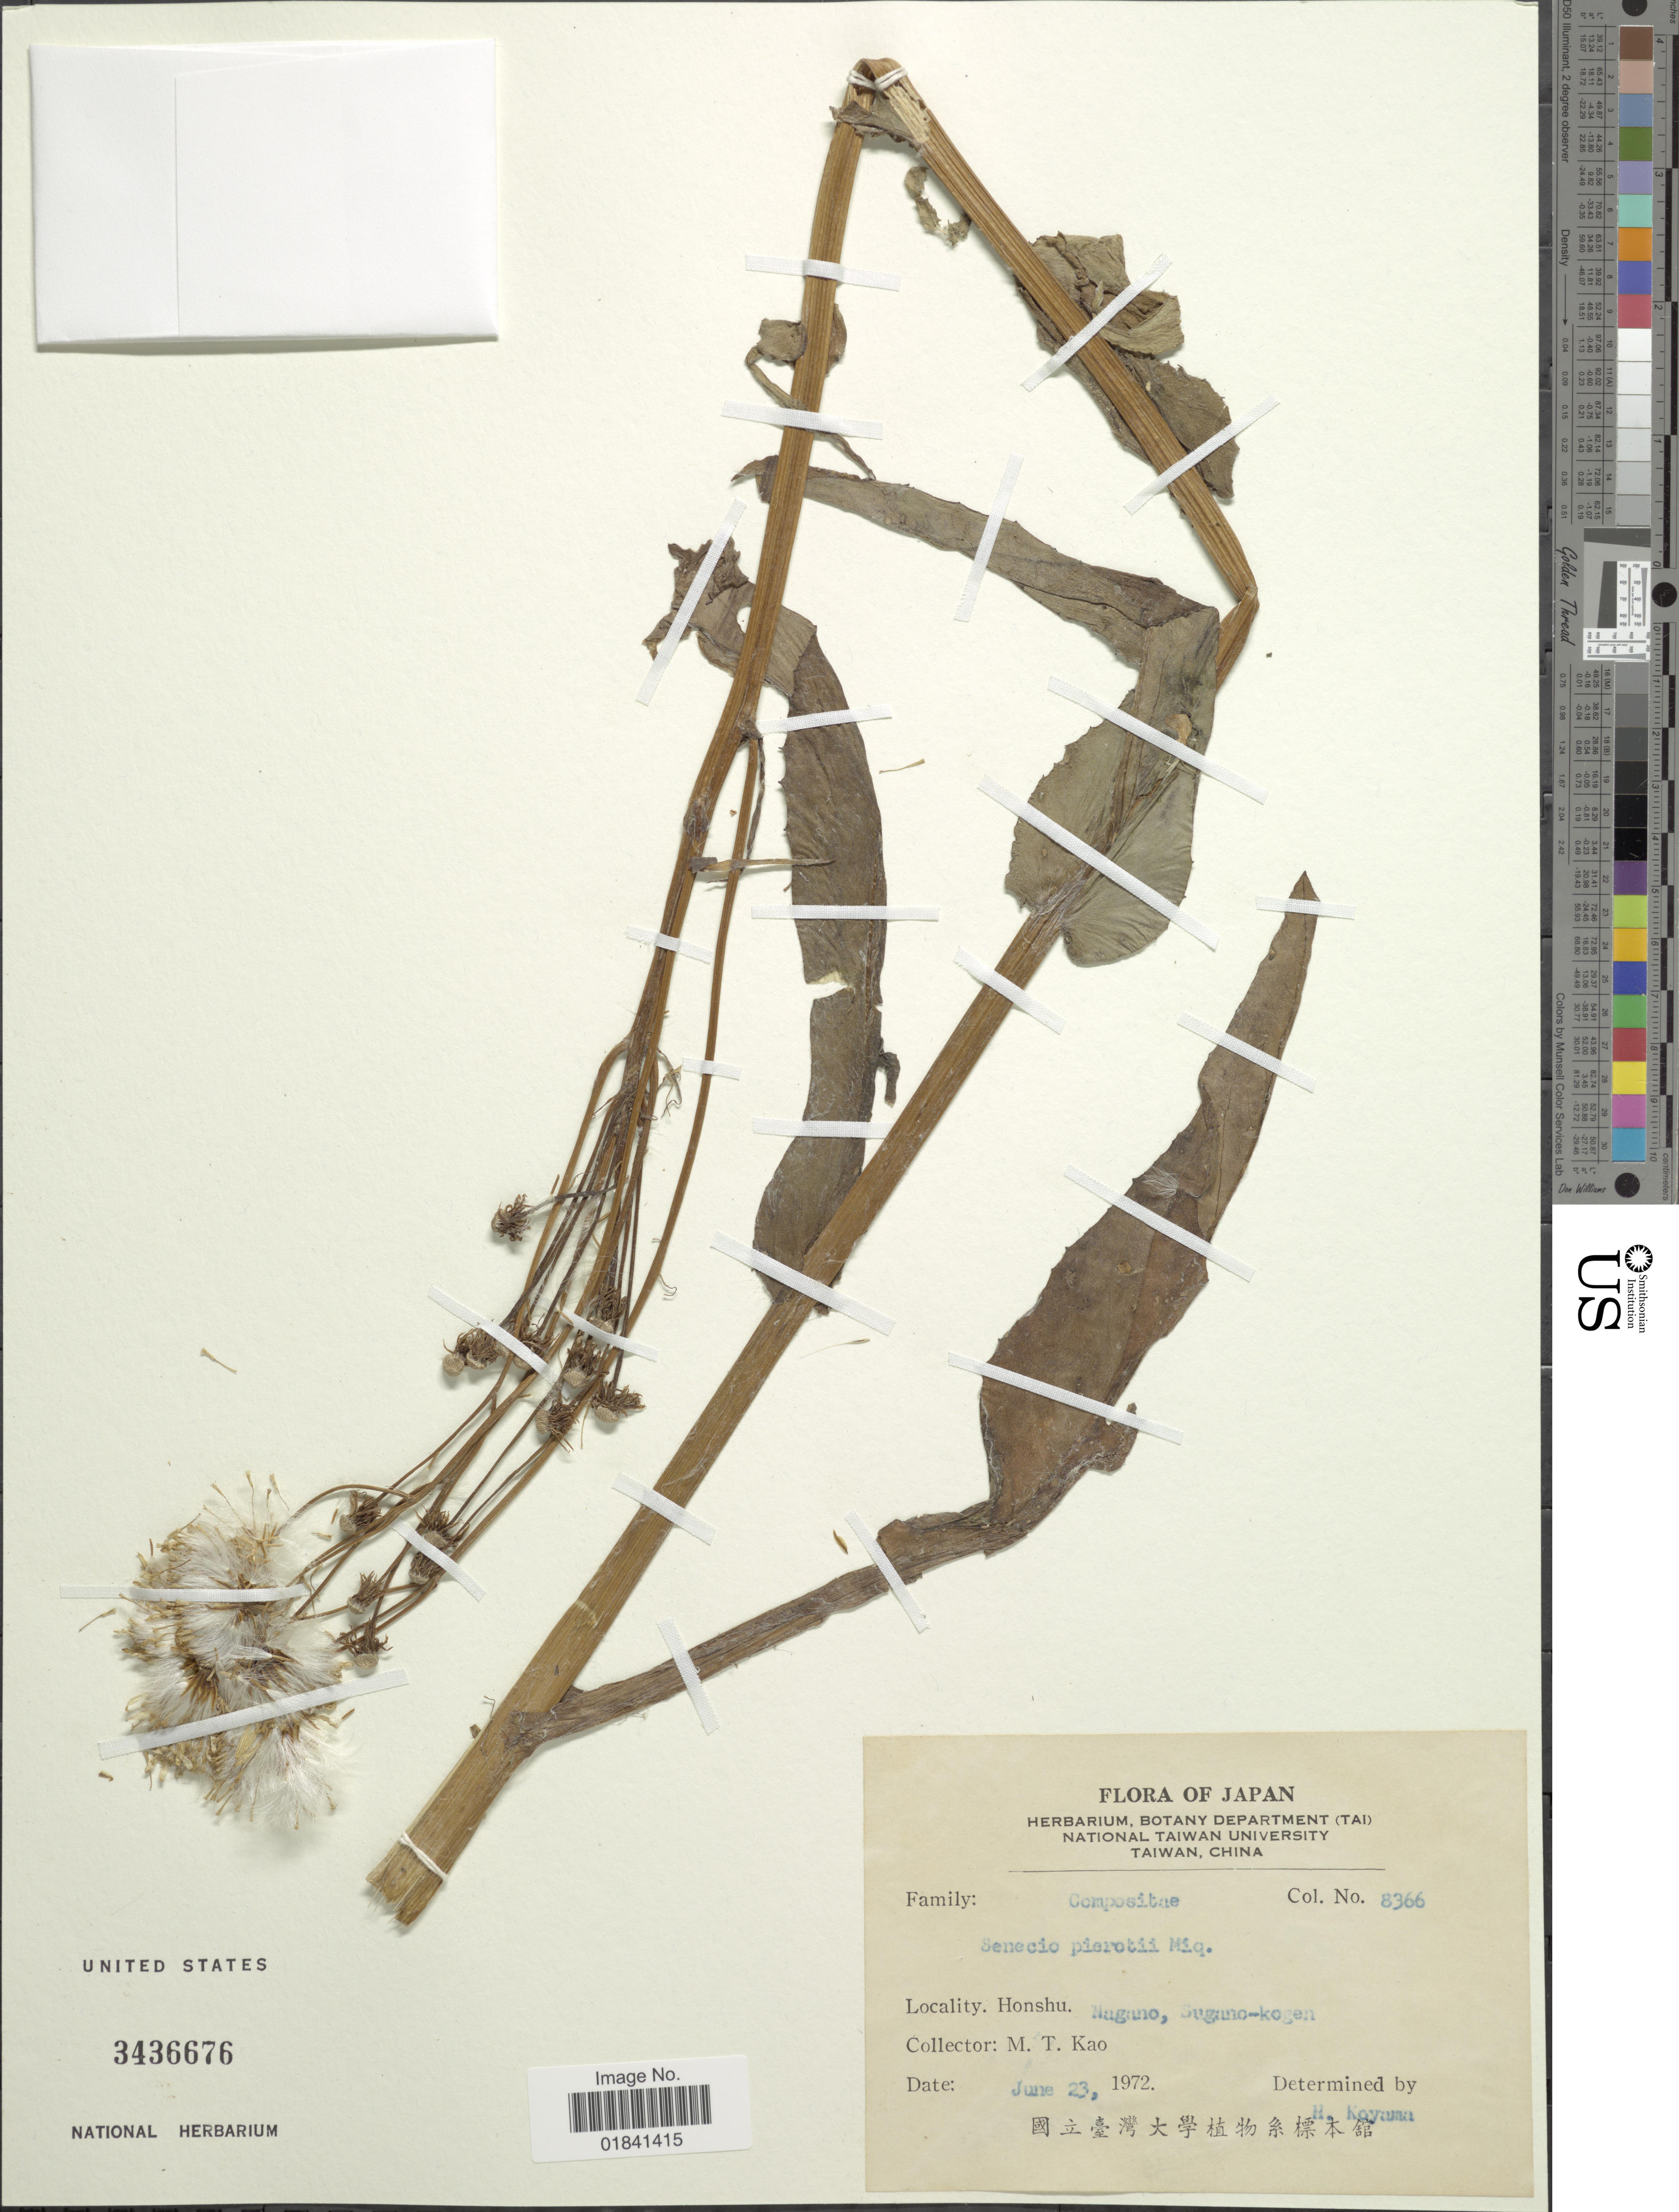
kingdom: Plantae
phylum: Tracheophyta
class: Magnoliopsida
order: Asterales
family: Asteraceae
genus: Senecio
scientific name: Senecio pierotii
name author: Miq.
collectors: M. T. Kao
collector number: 8366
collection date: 1972-06-23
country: Japan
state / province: Nagano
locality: Honshu, Nagano, Sugano-kogen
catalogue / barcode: US 346676